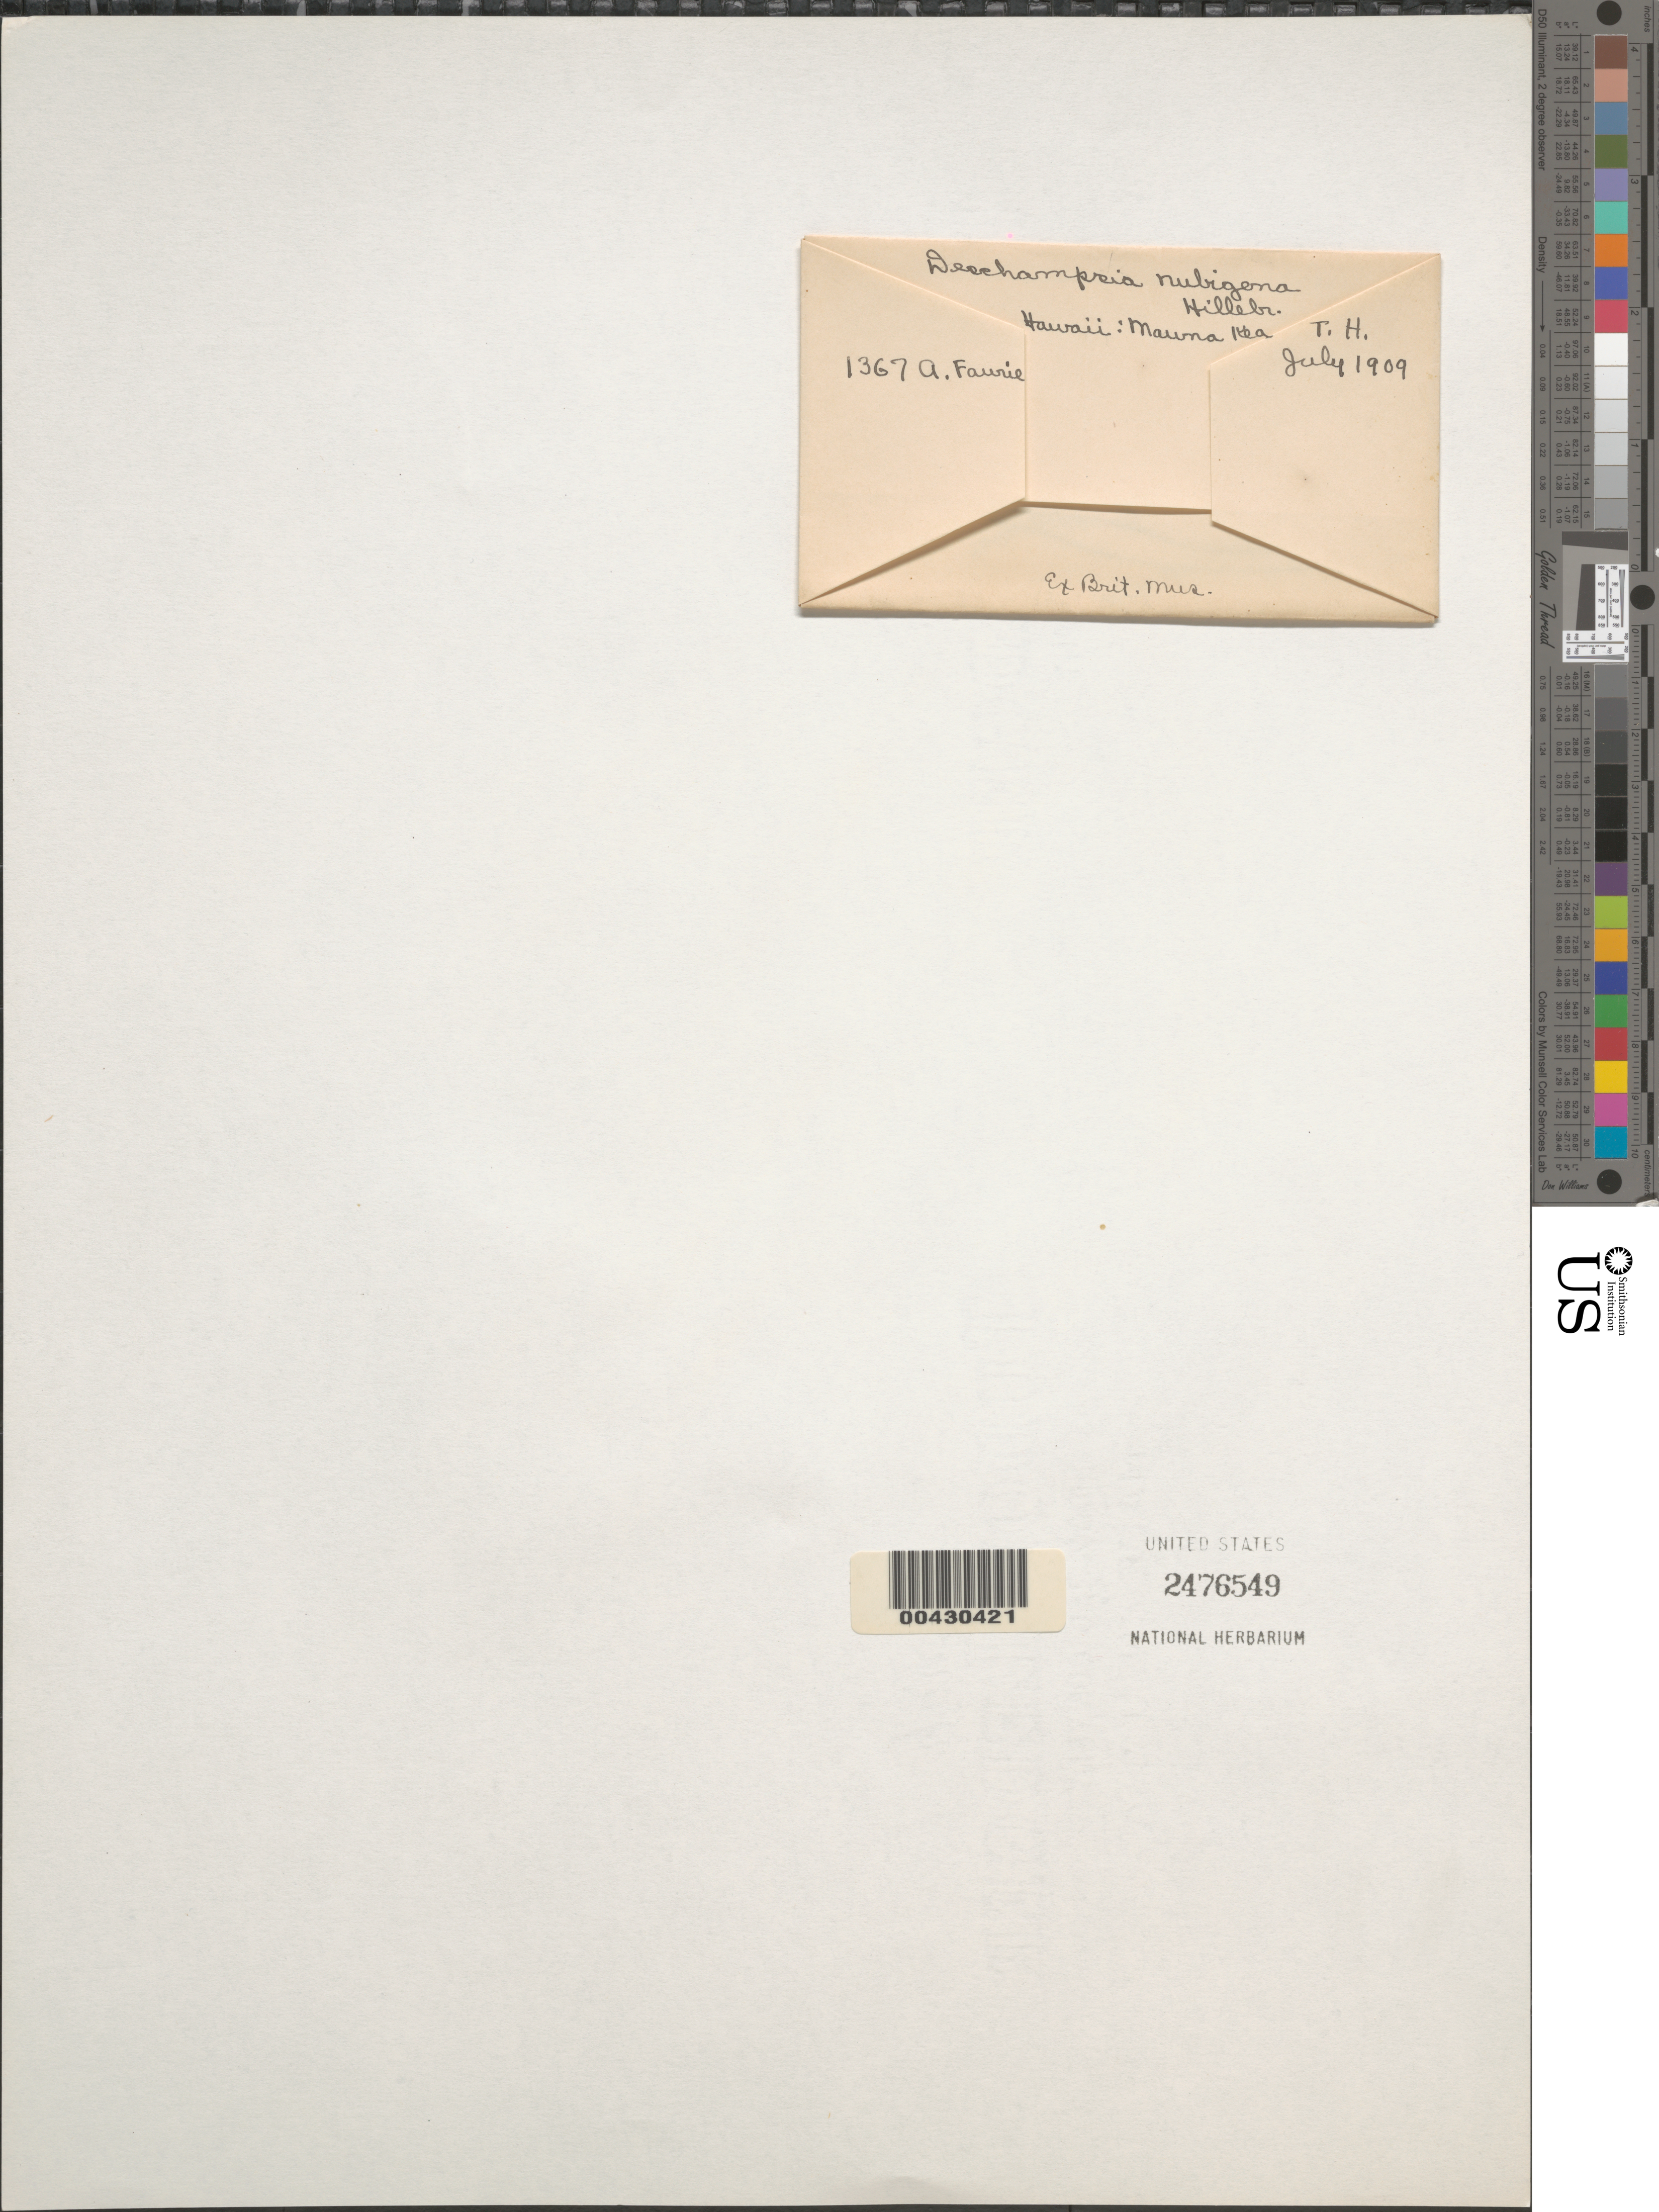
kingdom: Plantae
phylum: Tracheophyta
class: Liliopsida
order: Poales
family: Poaceae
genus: Deschampsia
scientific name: Deschampsia nubigena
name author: Hillebr.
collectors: A. Faurie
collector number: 1367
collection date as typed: Jul 1909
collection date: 1909-07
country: United States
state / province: Hawaii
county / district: Hawaii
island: Hawaii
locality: Mauna Kea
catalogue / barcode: US 2476549